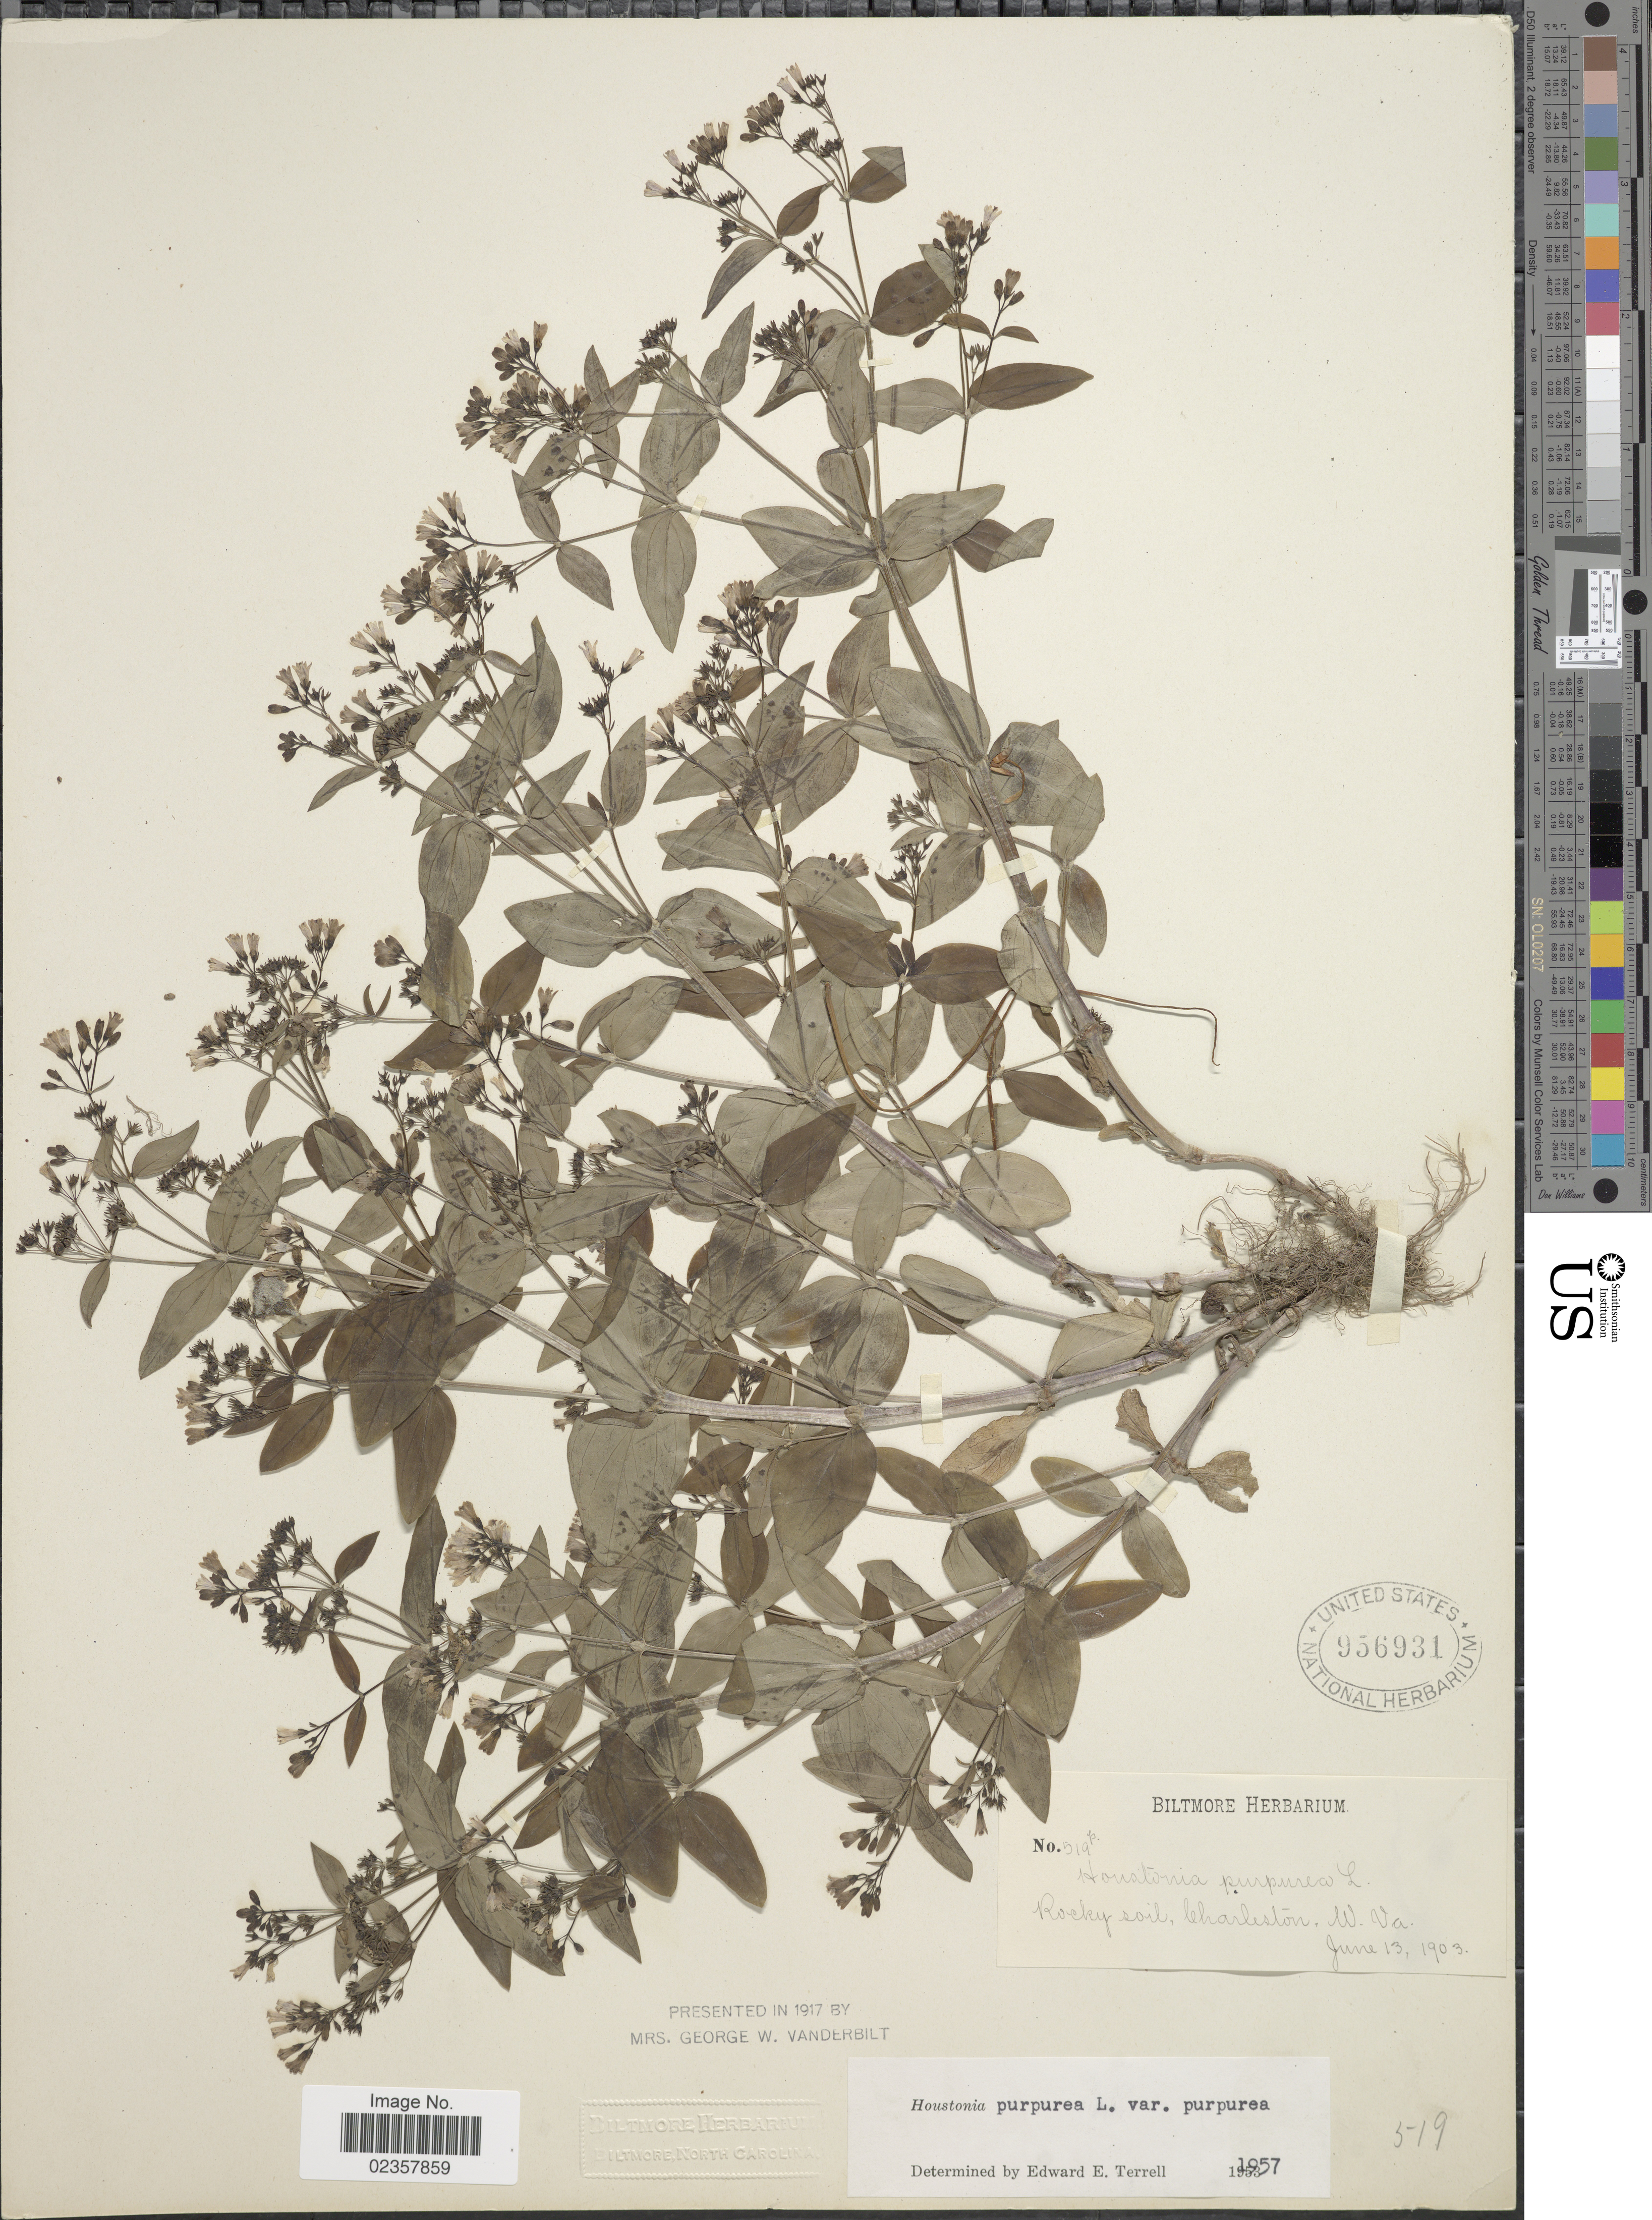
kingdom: Plantae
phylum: Tracheophyta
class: Magnoliopsida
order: Gentianales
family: Rubiaceae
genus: Houstonia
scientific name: Houstonia purpurea var. purpurea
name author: L.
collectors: ex herb. Biltmore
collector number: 519p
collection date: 1903-06-13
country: United States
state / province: West Virginia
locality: Rocky soil, Charleston, W. Va.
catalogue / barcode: US 956931